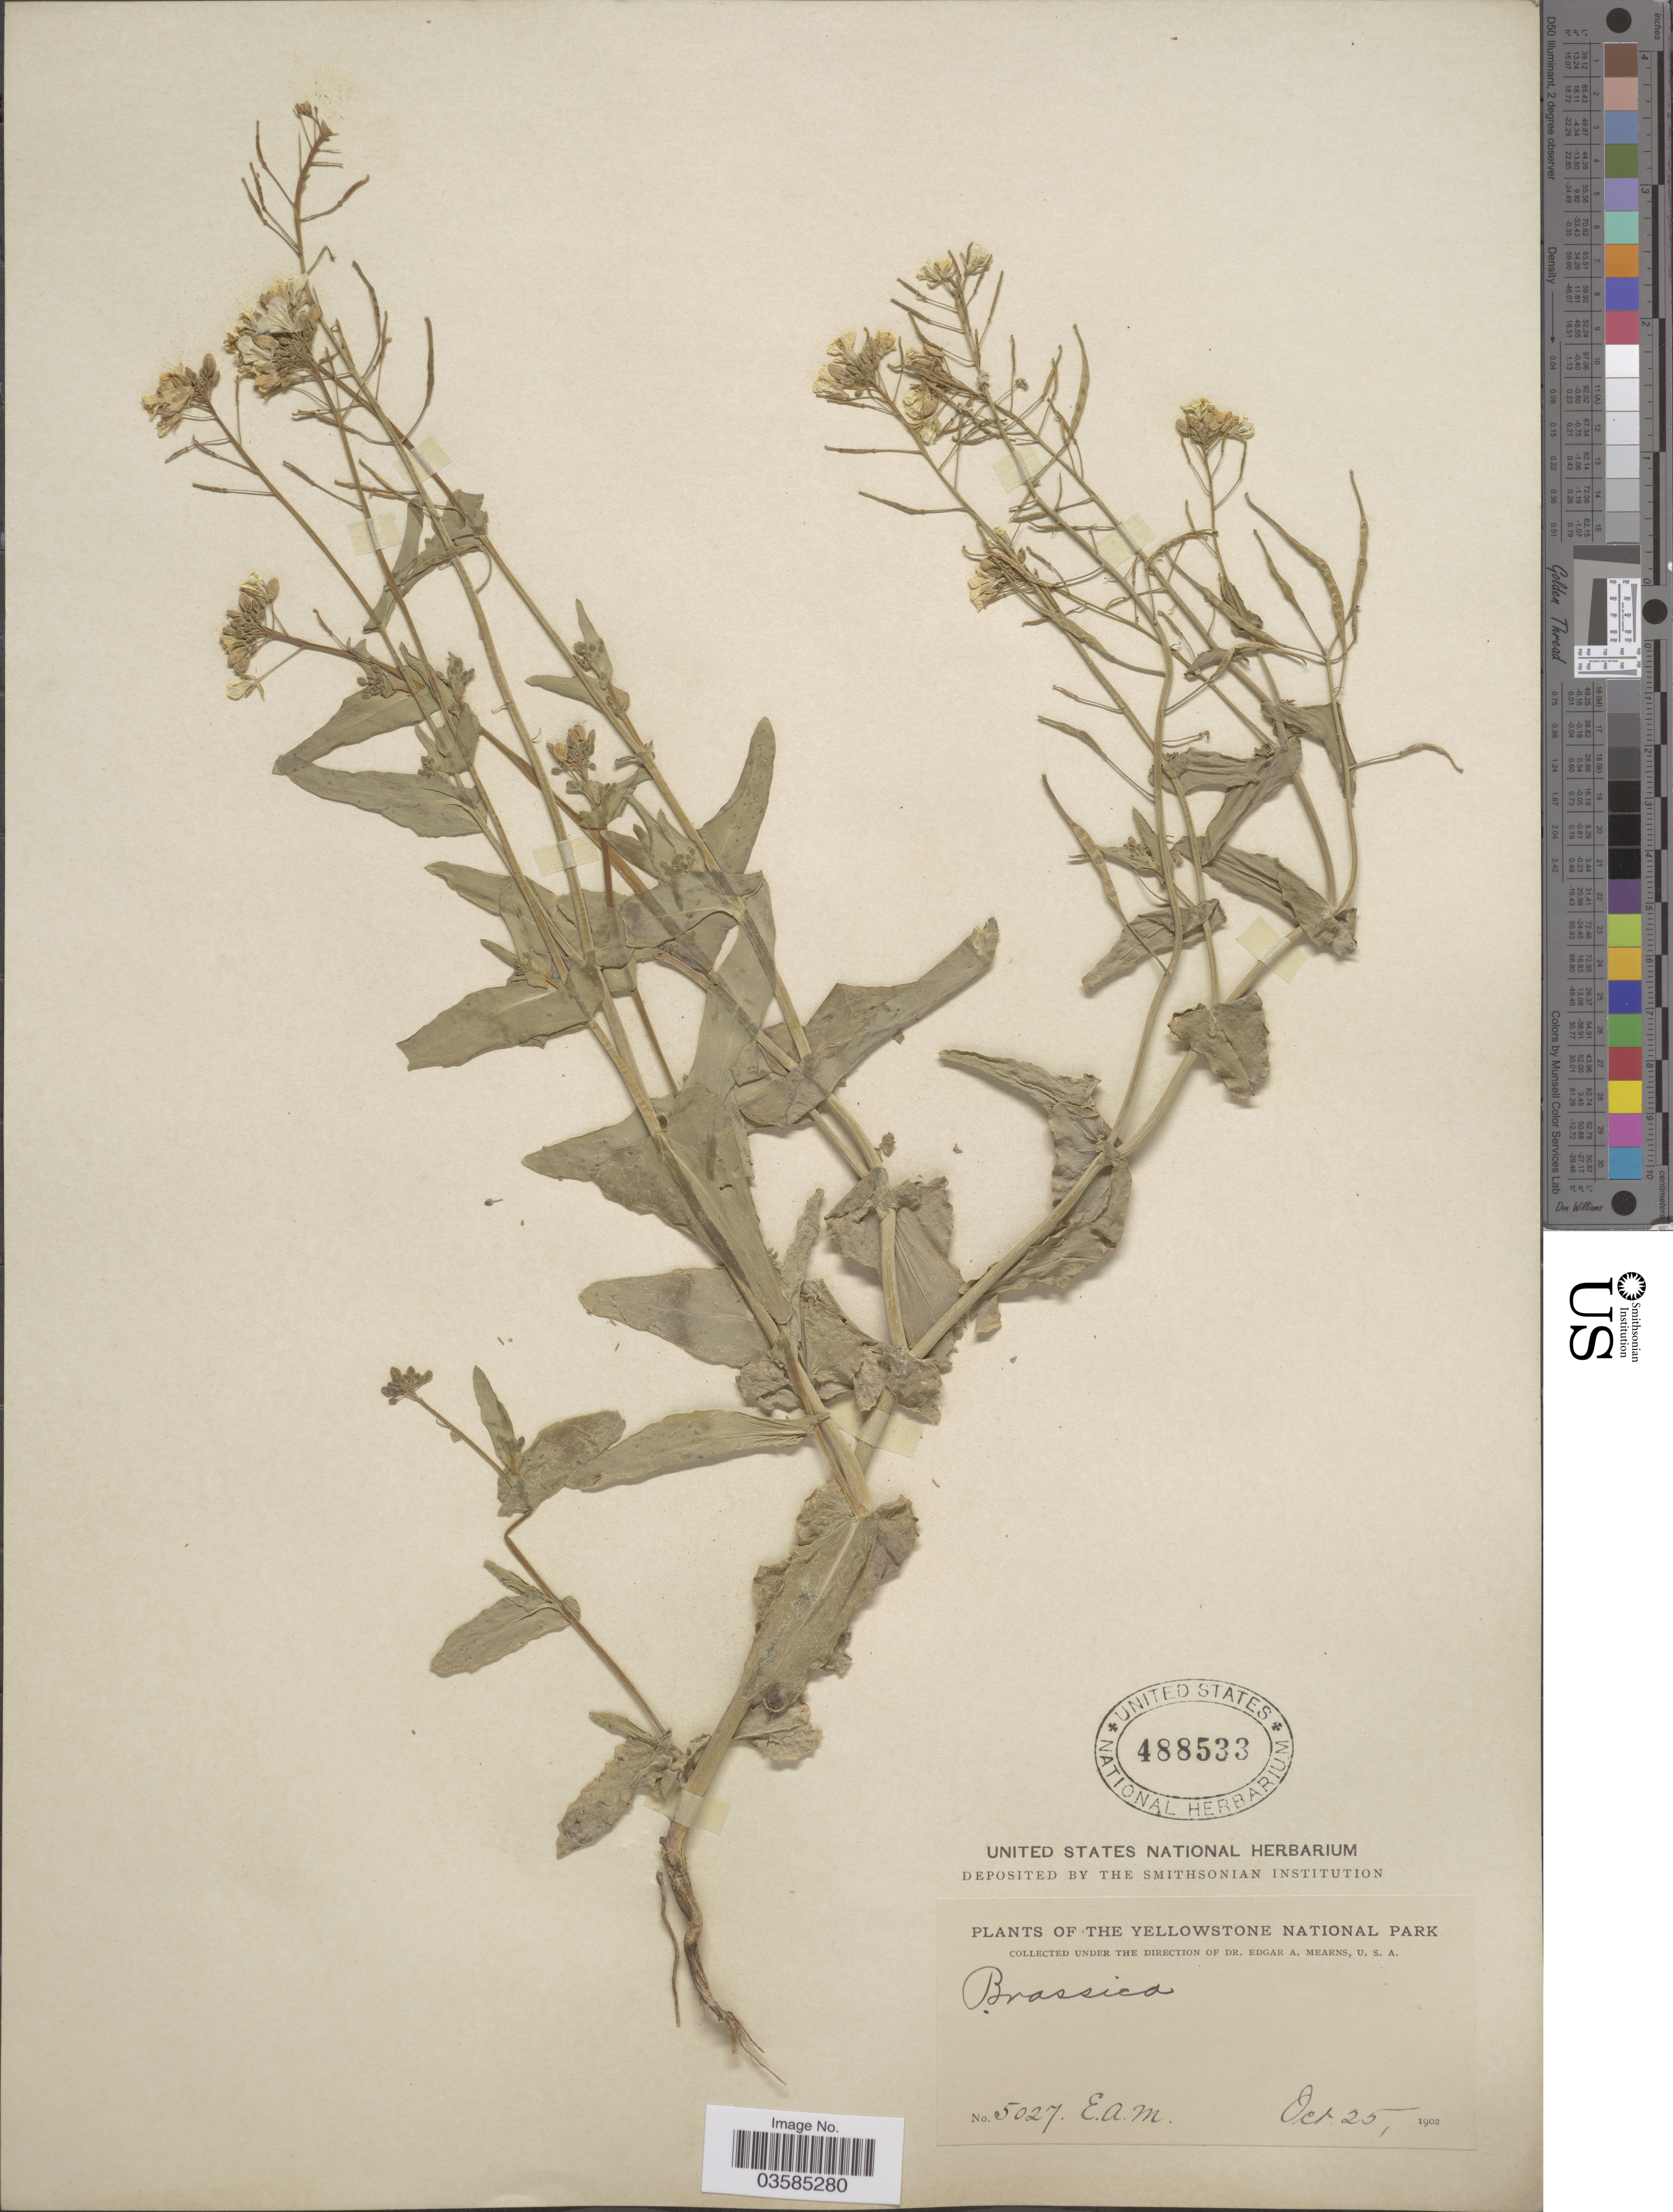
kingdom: Plantae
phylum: Tracheophyta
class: Magnoliopsida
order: Brassicales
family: Brassicaceae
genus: Brassica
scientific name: Brassica sp.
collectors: E. A. Mearns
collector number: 5027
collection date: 1902-10-25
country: United States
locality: Yellowstone National Park.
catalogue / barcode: US 488533